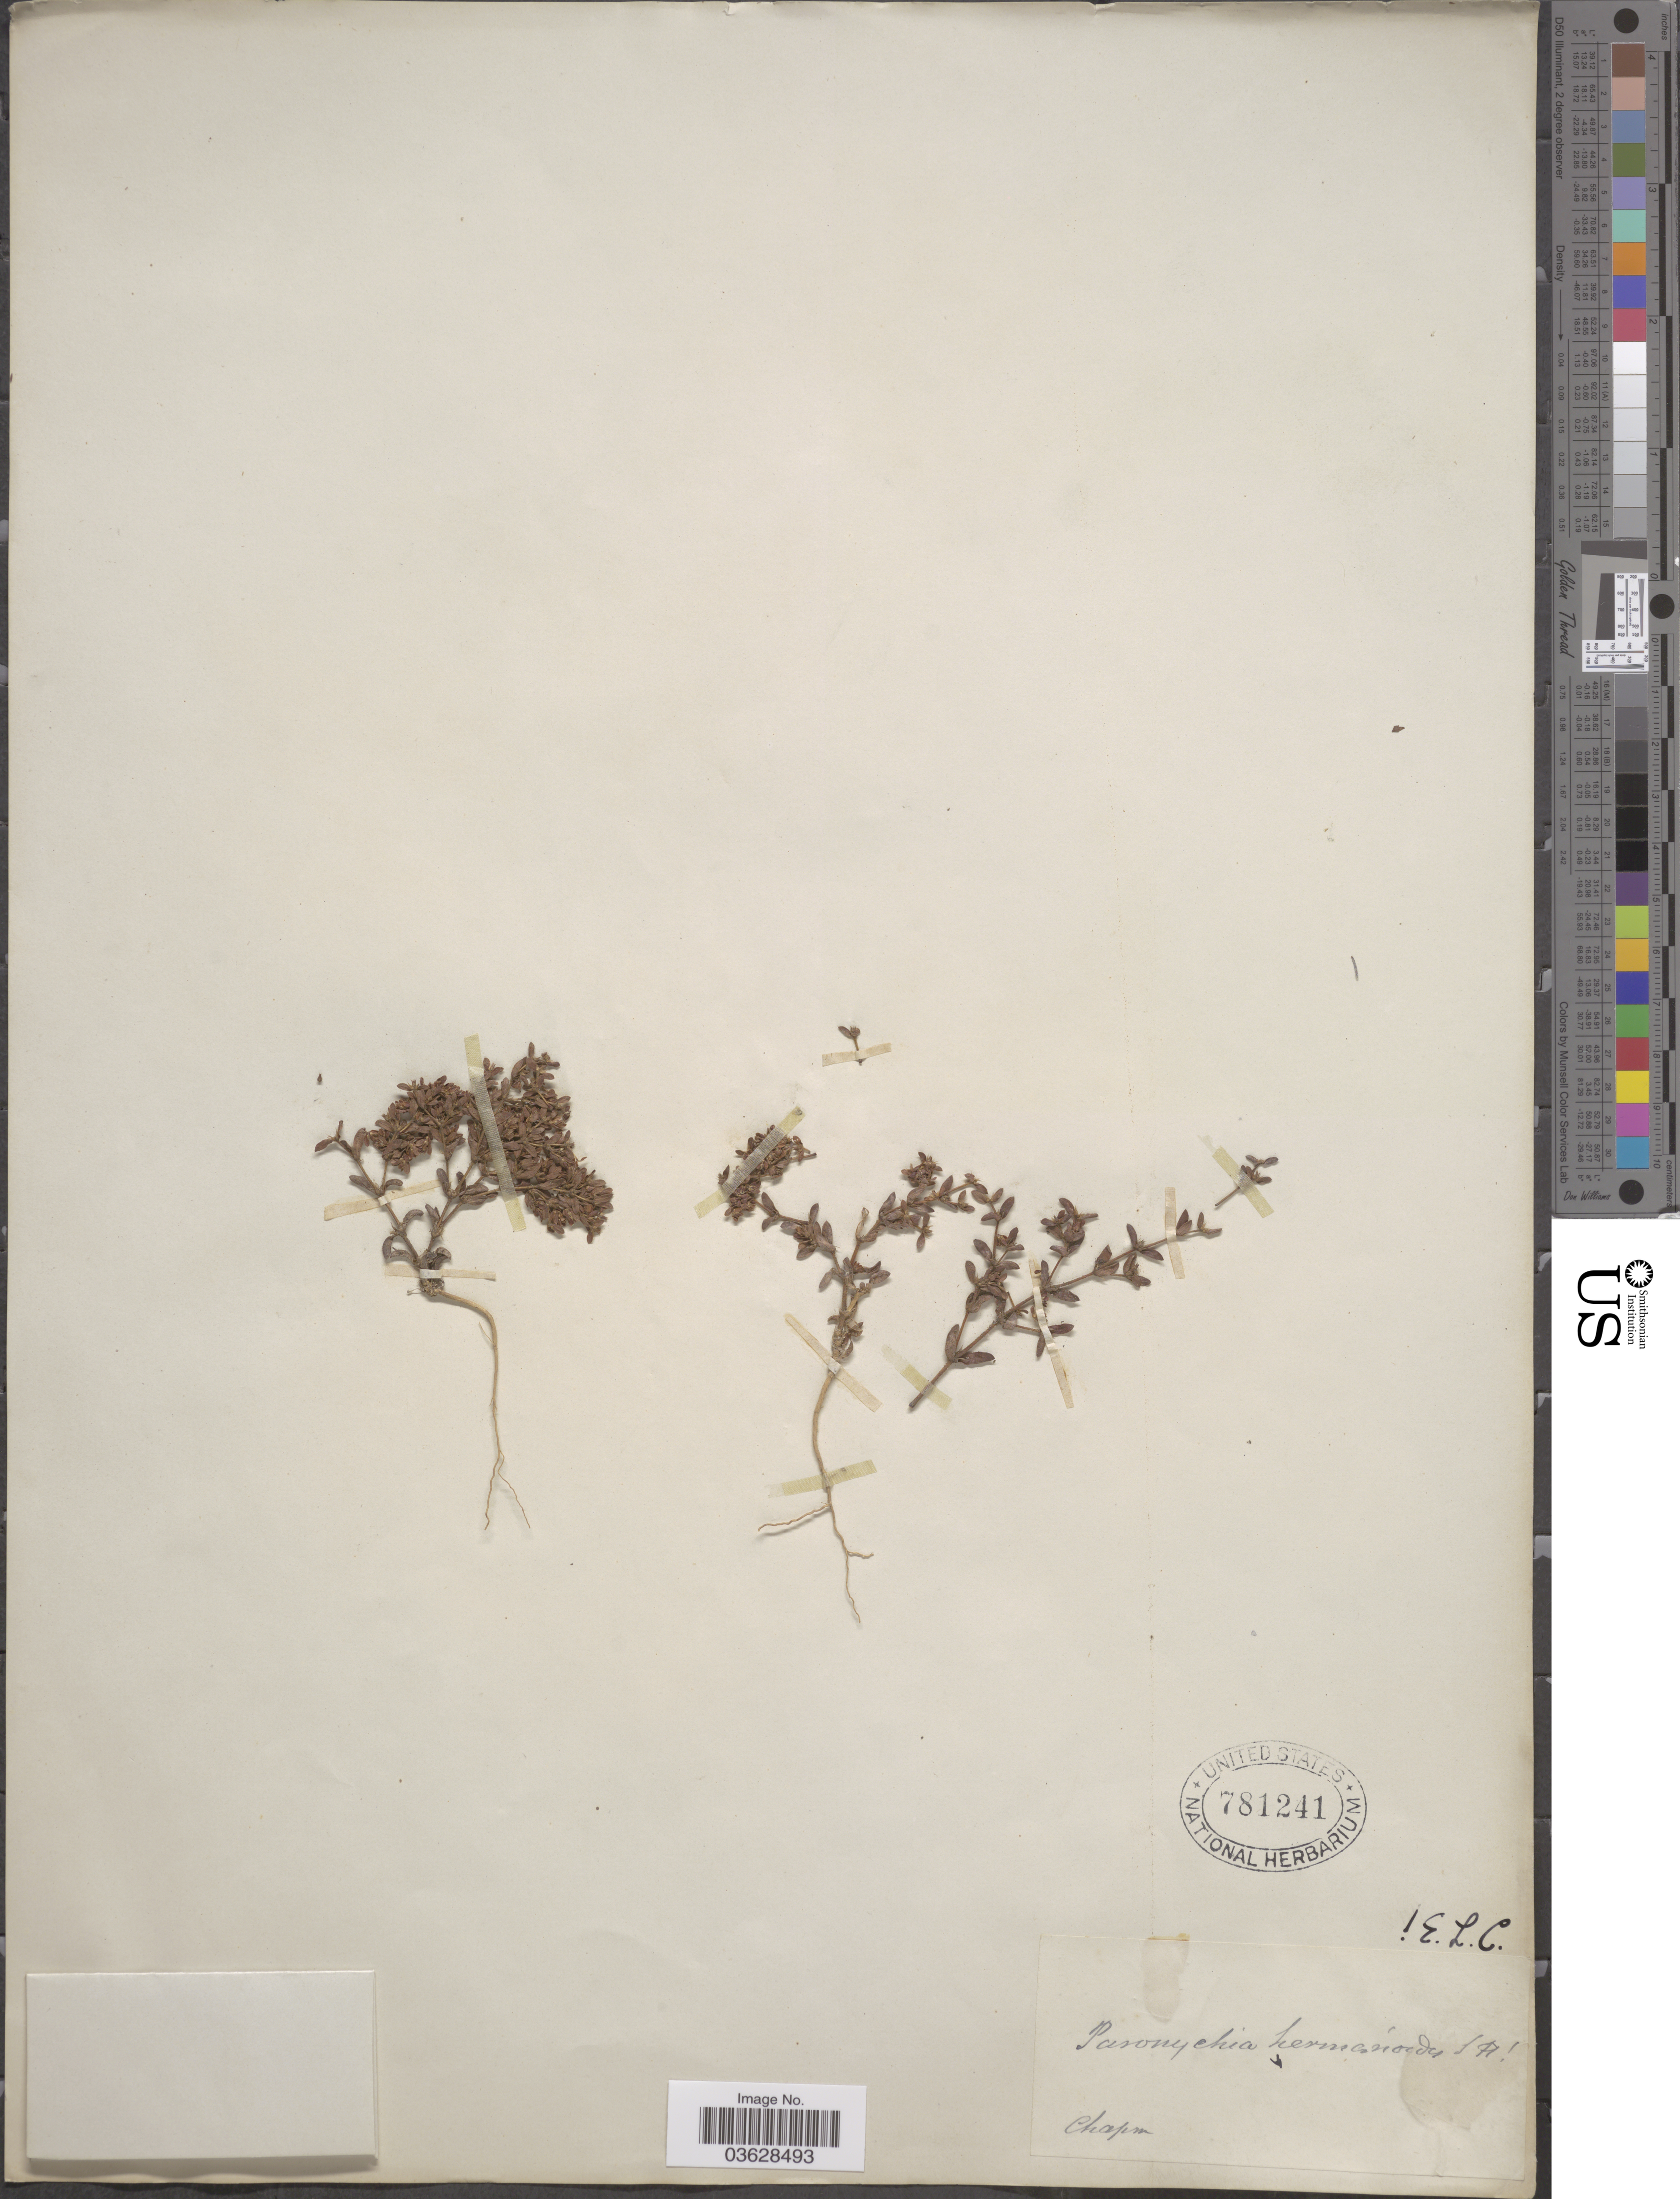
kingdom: Plantae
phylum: Tracheophyta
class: Magnoliopsida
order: Caryophyllales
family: Caryophyllaceae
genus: Paronychia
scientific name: Paronychia herniarioides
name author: (Michx.) Nutt.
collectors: Chapm.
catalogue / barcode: US 781241